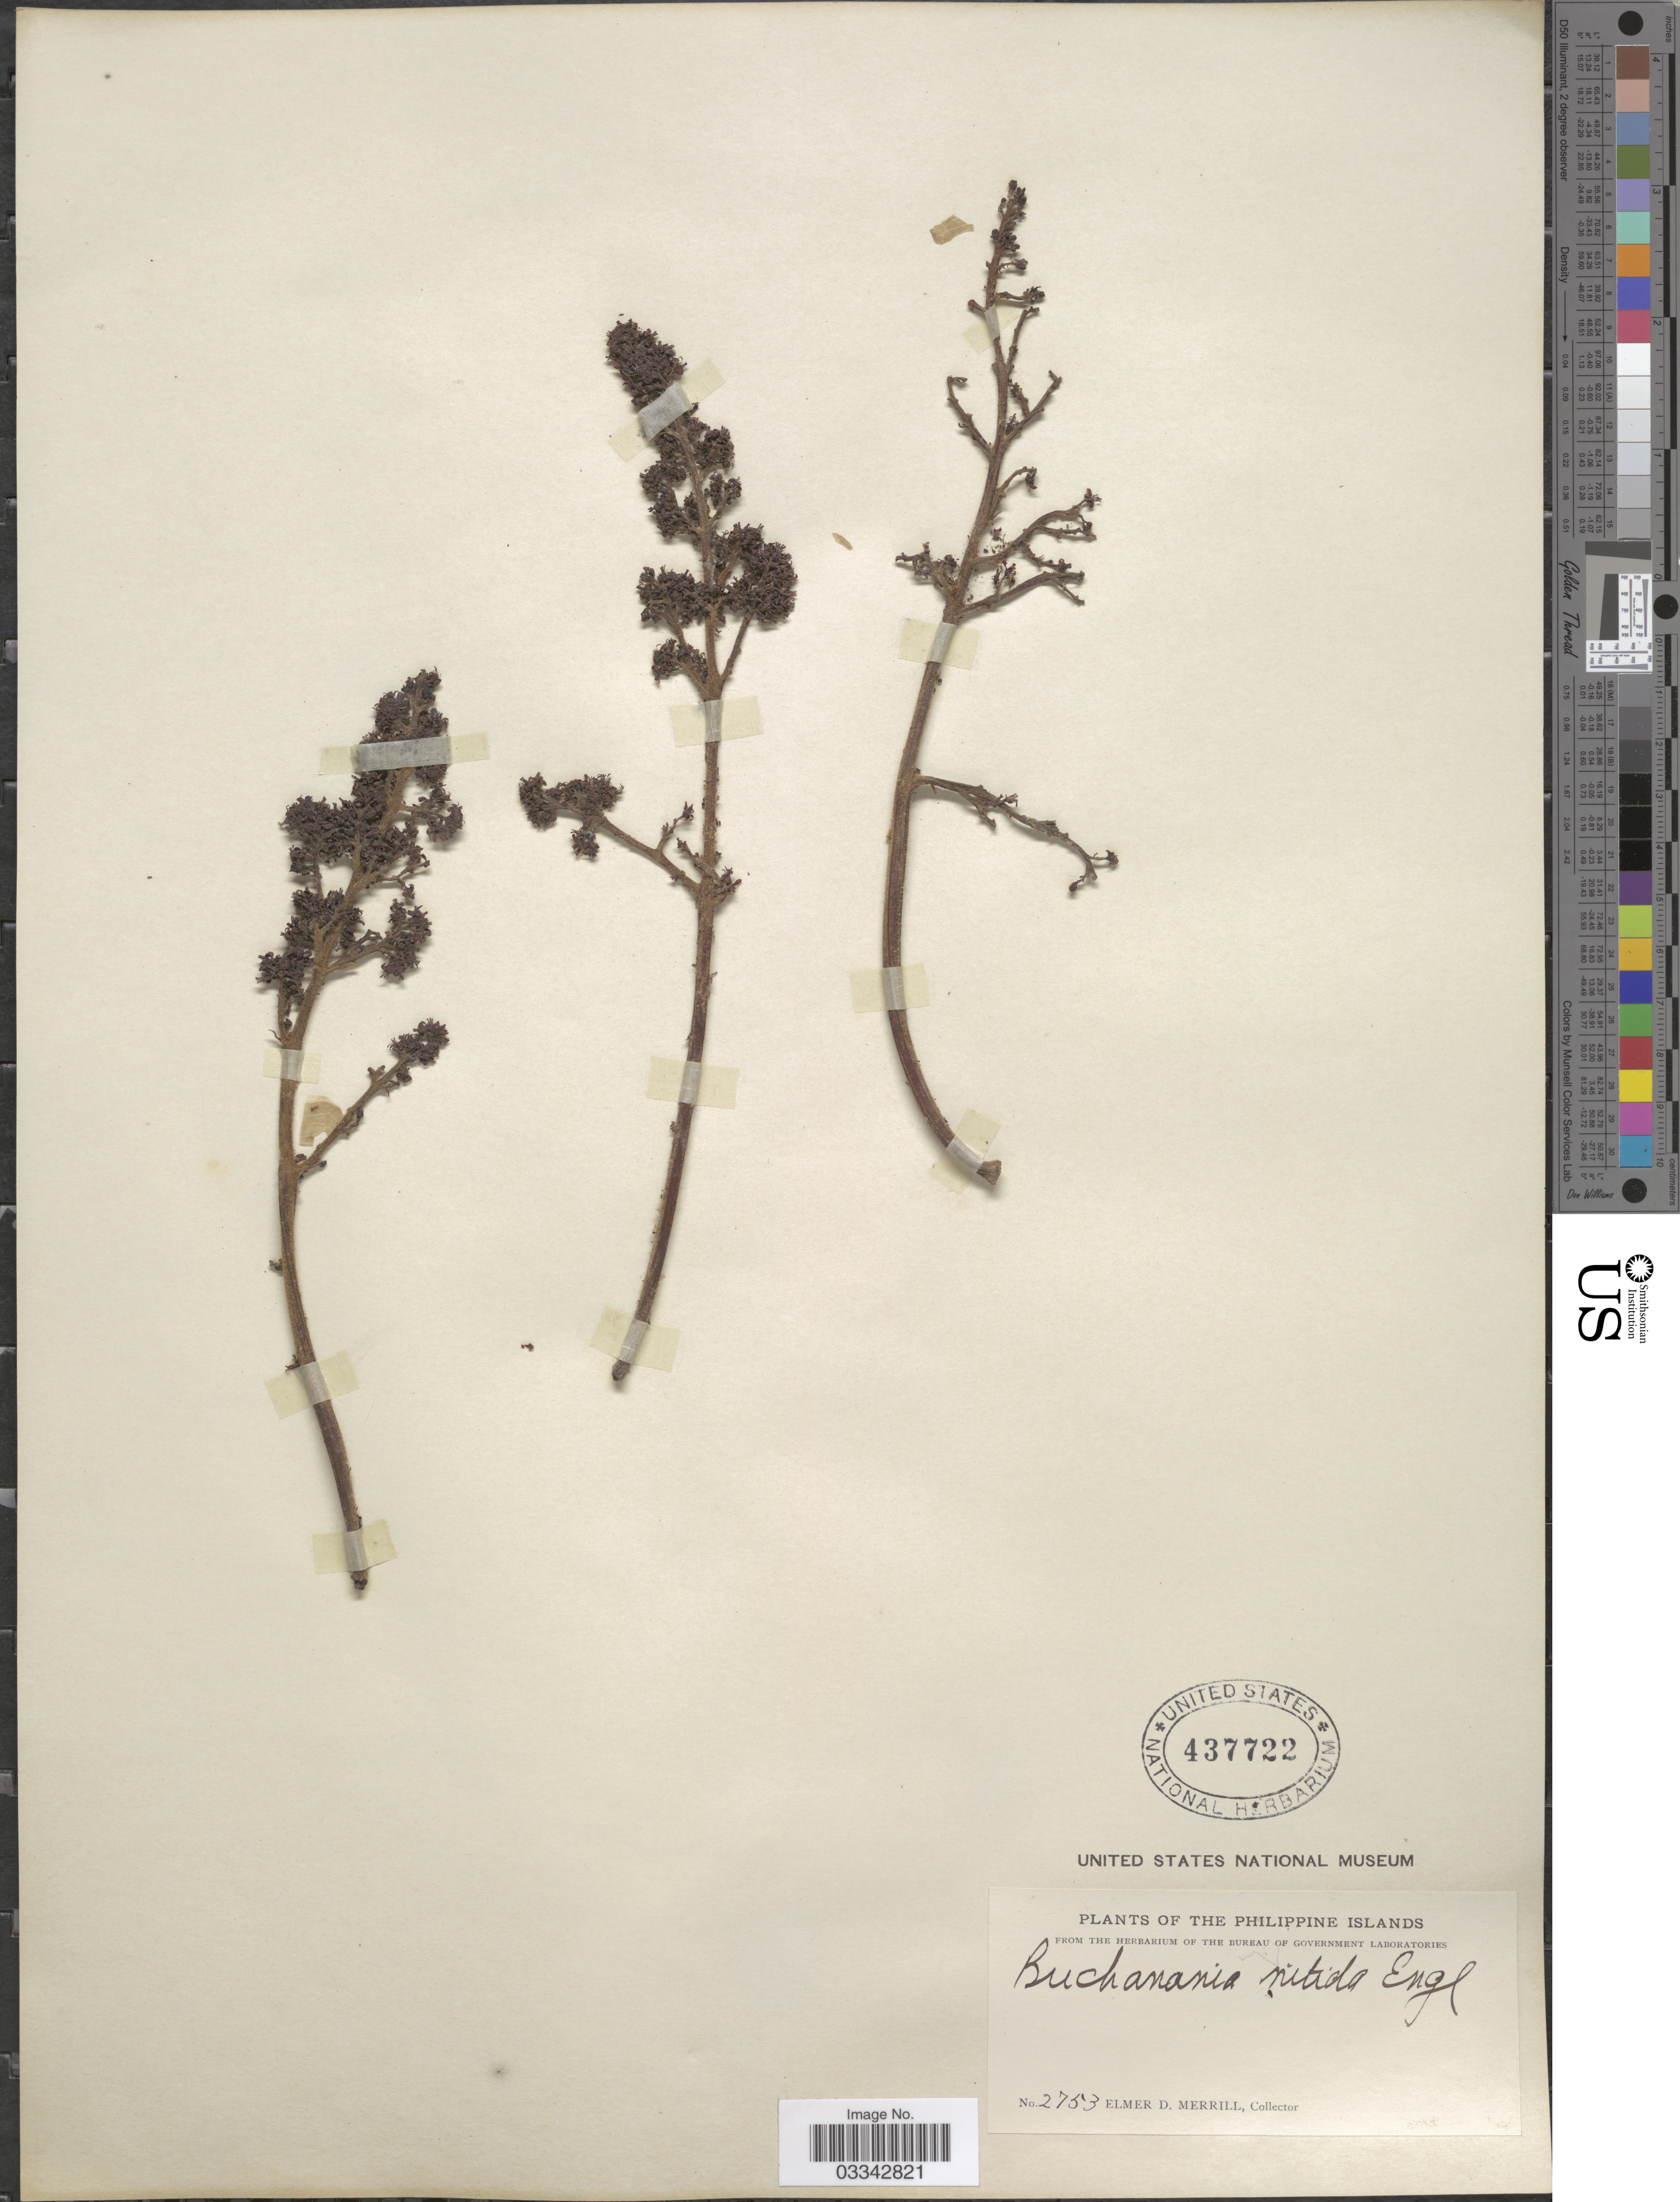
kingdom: Plantae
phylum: Tracheophyta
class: Magnoliopsida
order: Sapindales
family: Anacardiaceae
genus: Buchanania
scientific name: Buchanania nitida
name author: Engl.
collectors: E. D. Merrill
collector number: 2753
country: Philippines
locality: The Philippine Islands.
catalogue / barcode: US 437722